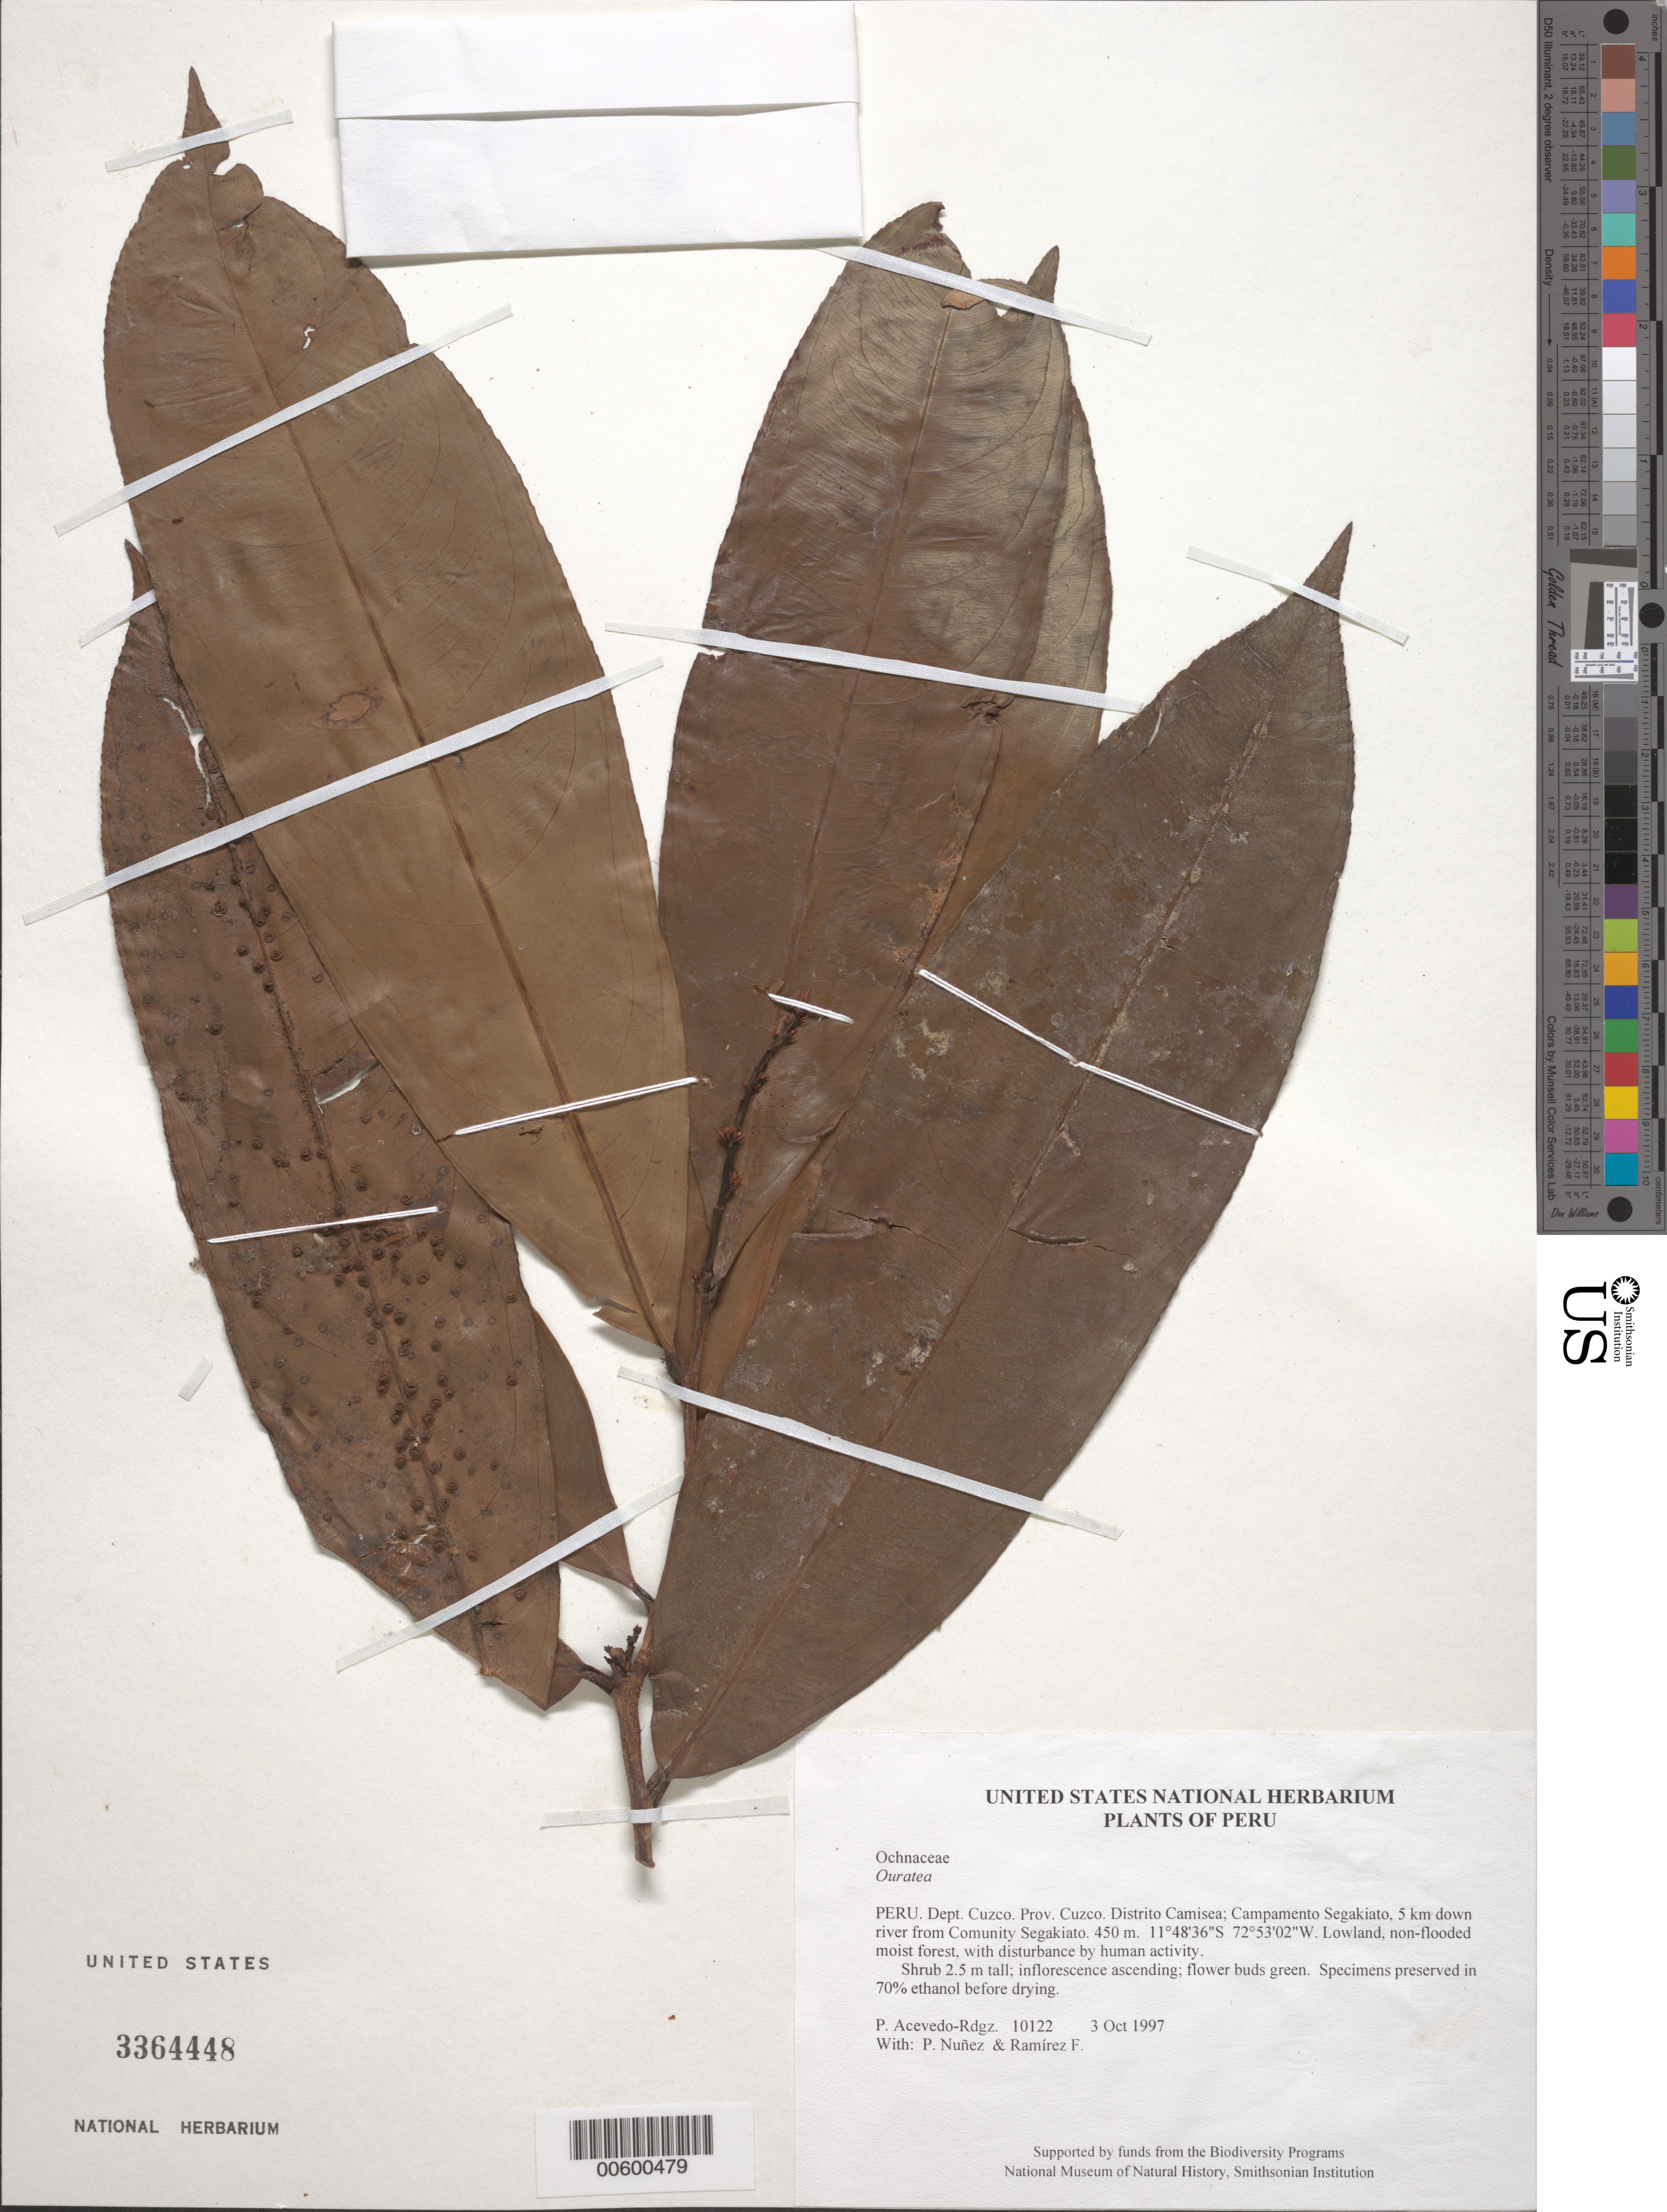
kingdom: Plantae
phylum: Tracheophyta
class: Magnoliopsida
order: Malpighiales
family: Ochnaceae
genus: Ouratea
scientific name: Ouratea sp.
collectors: P. Acevedo-Rodr., P. Nuñez V. & F. Ramirez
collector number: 10122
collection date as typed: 03 Oct 1997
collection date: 1997-10-03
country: Peru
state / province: Cusco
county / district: Cusco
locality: Distrito Camisea; Campamento Segakiato, 5 km down river from Comunity Segakiato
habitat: Lowland, non-flooded moist forest, with disturbance by human activity.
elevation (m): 450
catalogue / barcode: US 3364448